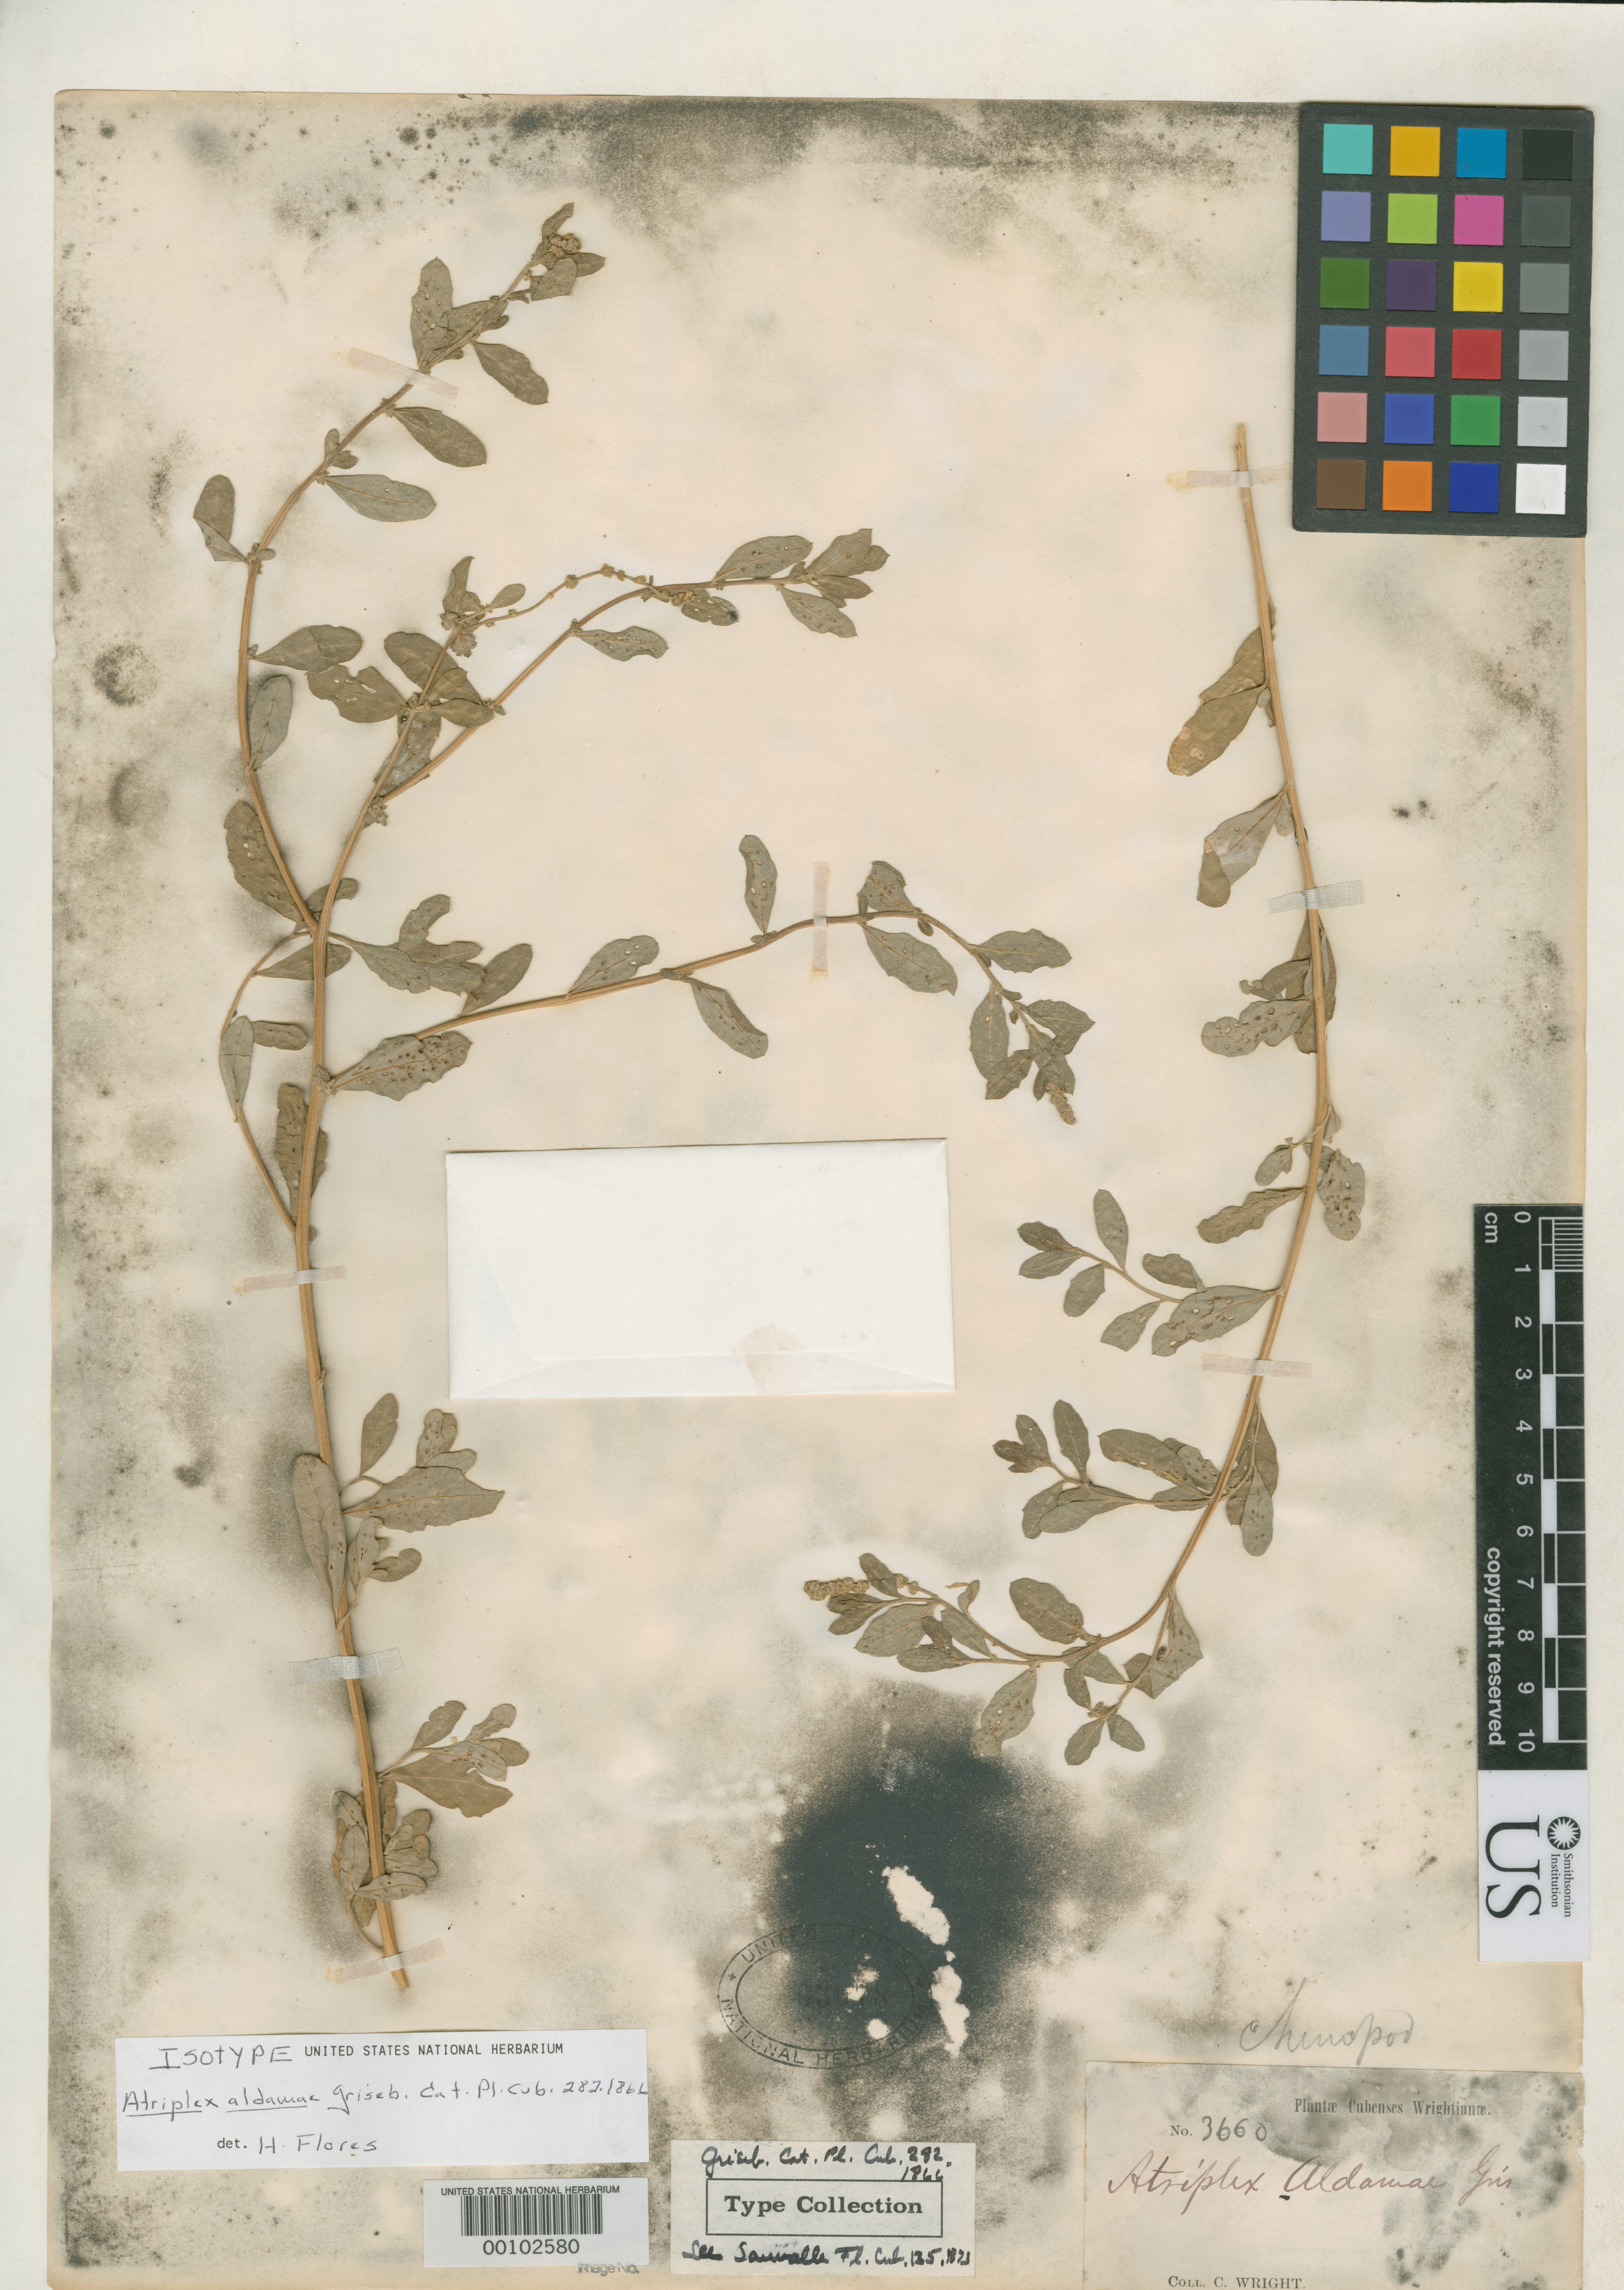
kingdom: Plantae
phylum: Tracheophyta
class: Magnoliopsida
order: Caryophyllales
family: Amaranthaceae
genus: Atriplex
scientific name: Atriplex aldamae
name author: Griseb.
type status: Isotype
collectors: C. Wright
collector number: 3660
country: Cuba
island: Greater Antilles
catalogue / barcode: US 63078